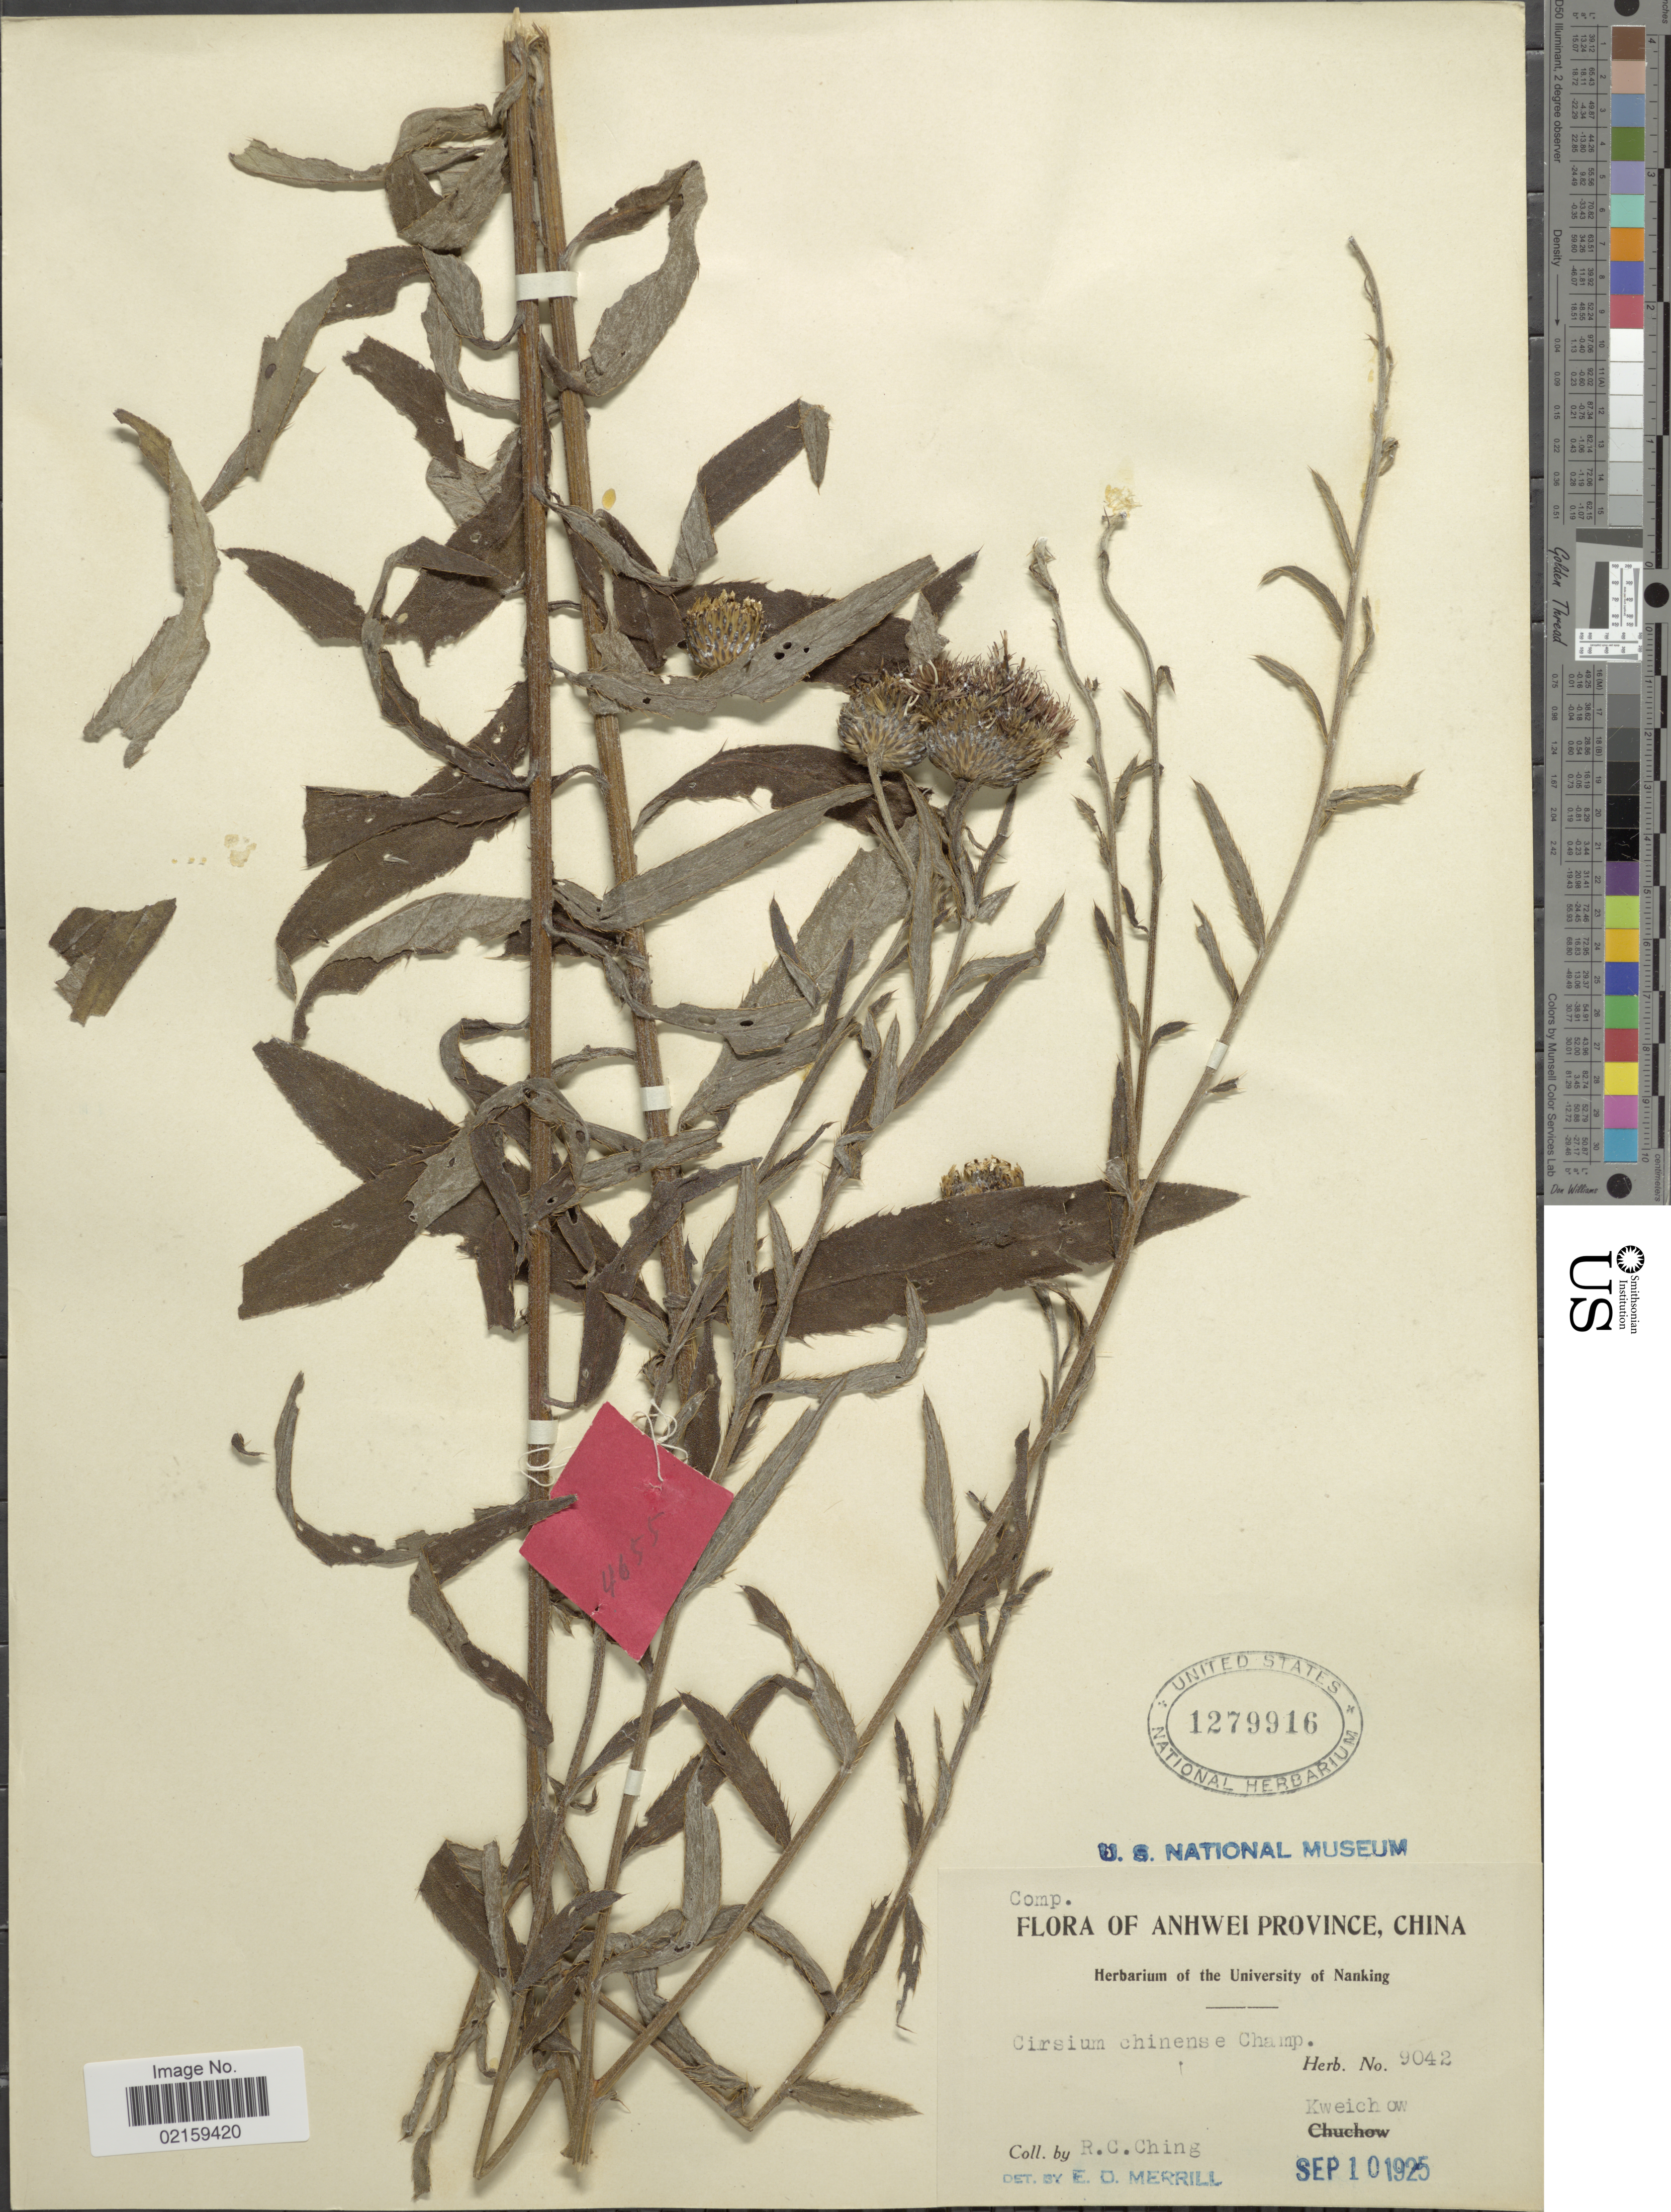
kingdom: Plantae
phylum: Tracheophyta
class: Magnoliopsida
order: Asterales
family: Asteraceae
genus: Cirsium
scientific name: Cirsium lineare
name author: (Thunb.) Sch. Bip.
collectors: R. C. Ching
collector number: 9094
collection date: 1925-09-10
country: China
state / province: Anhui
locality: Anhwei Province, Kweichow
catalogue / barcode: US 1279916